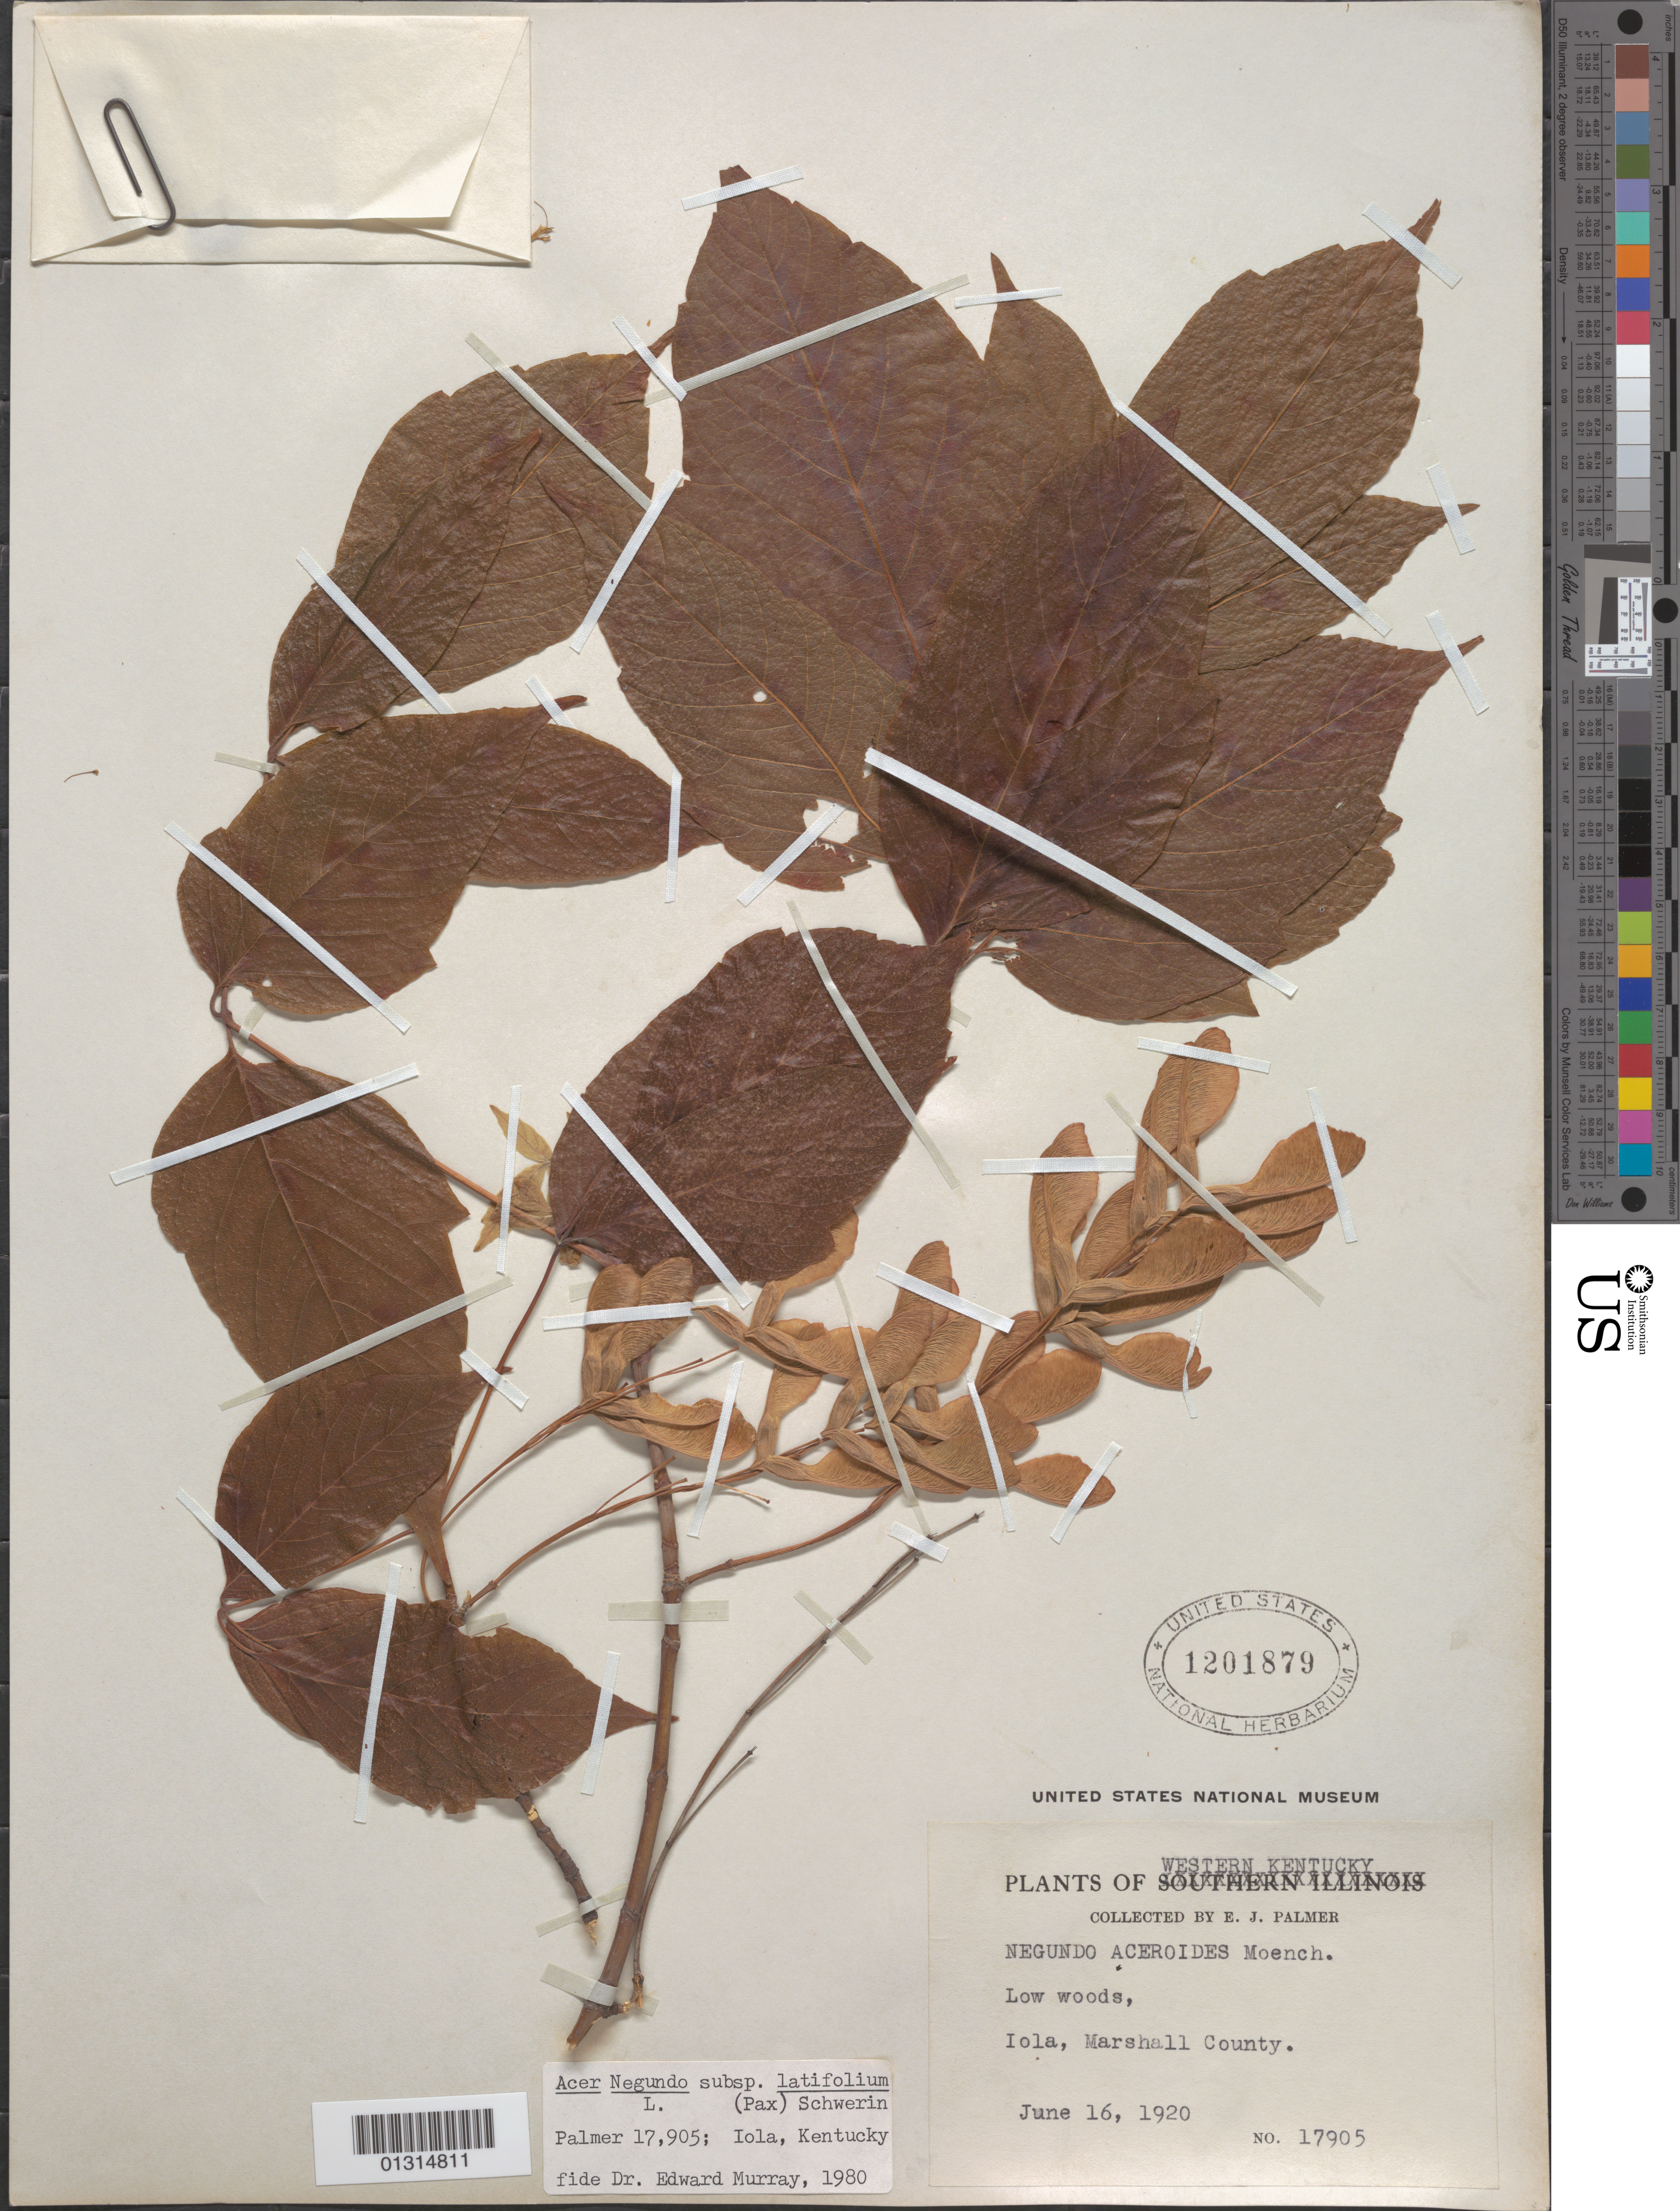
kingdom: Plantae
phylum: Tracheophyta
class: Magnoliopsida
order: Sapindales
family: Sapindaceae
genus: Acer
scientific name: Acer negundo subsp. latifolium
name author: (Pax) Schwer.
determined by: Murray, Edward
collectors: E. J. Palmer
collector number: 17905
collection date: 1920-06-16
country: United States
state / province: Kentucky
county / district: Marshall County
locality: Marshall County, Iola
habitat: Low woods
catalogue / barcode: US 1201879